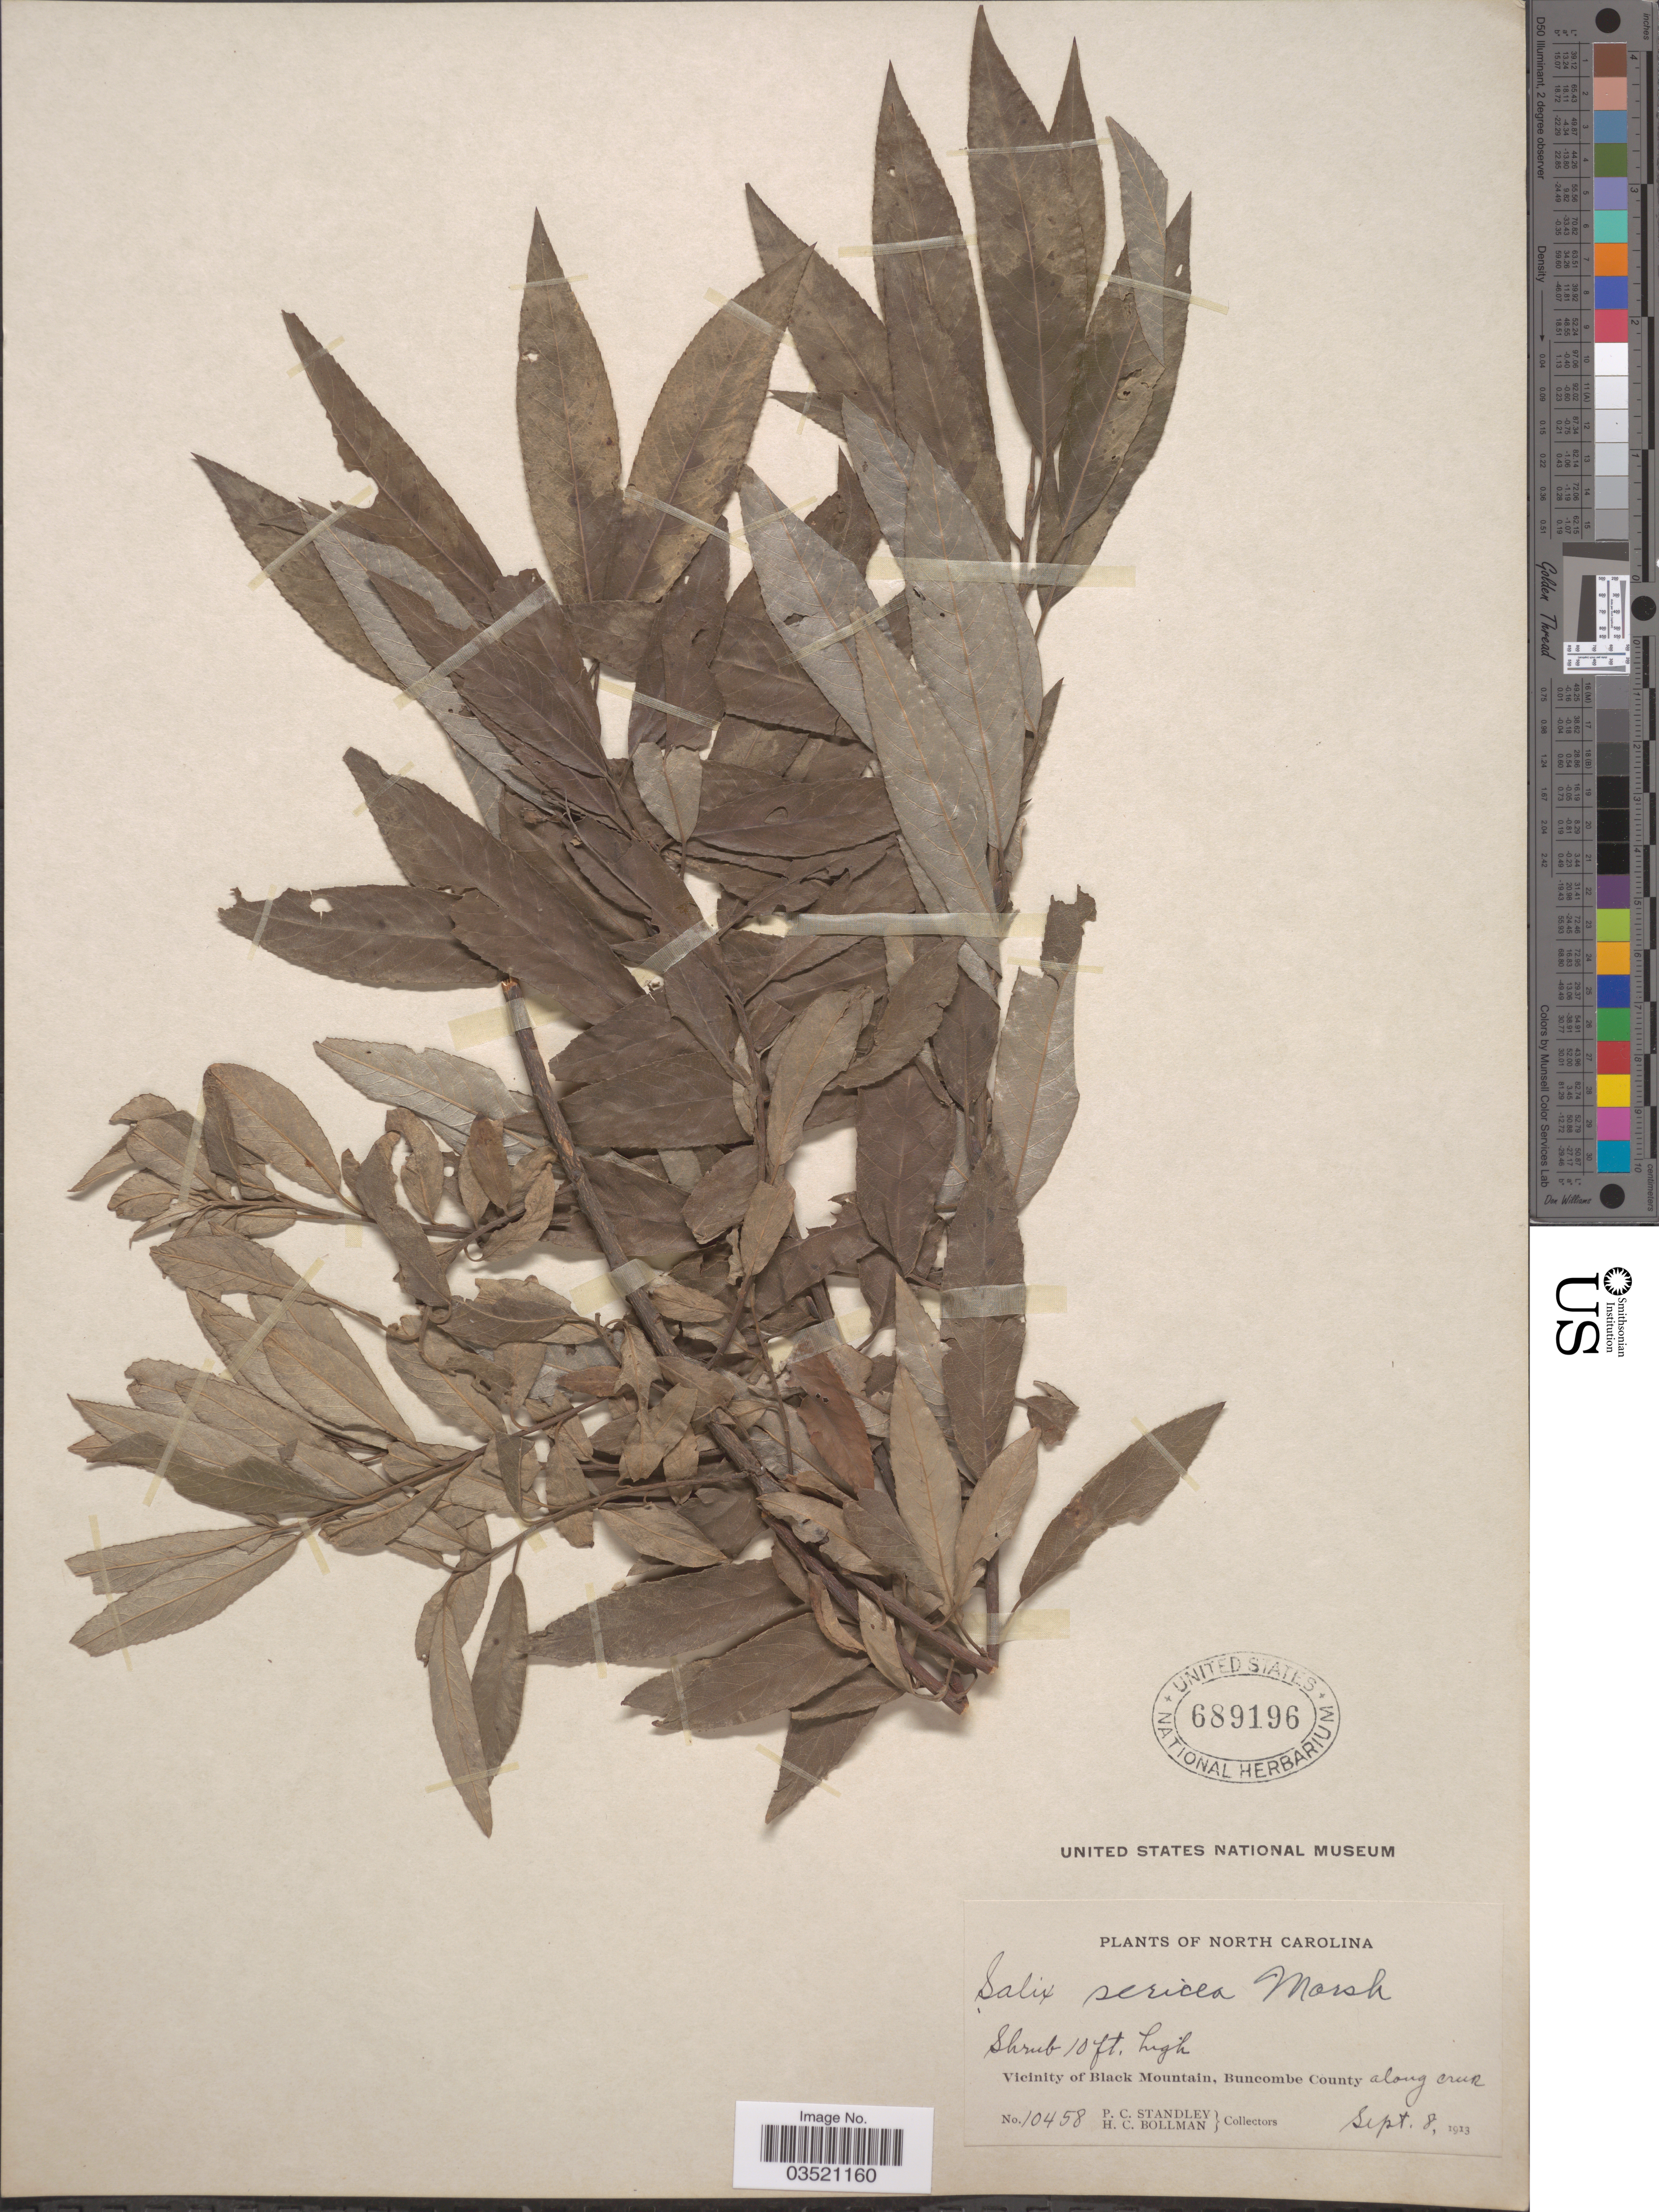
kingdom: Plantae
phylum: Tracheophyta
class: Magnoliopsida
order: Malpighiales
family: Salicaceae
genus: Salix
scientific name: Salix sericea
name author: Marshall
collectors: P. C. Standley & H. C. Bollman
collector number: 10458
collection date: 1913-09-08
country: United States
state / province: North Carolina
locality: Vicinity of Black Mountain, Buncombe County along creek.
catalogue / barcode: US 689196